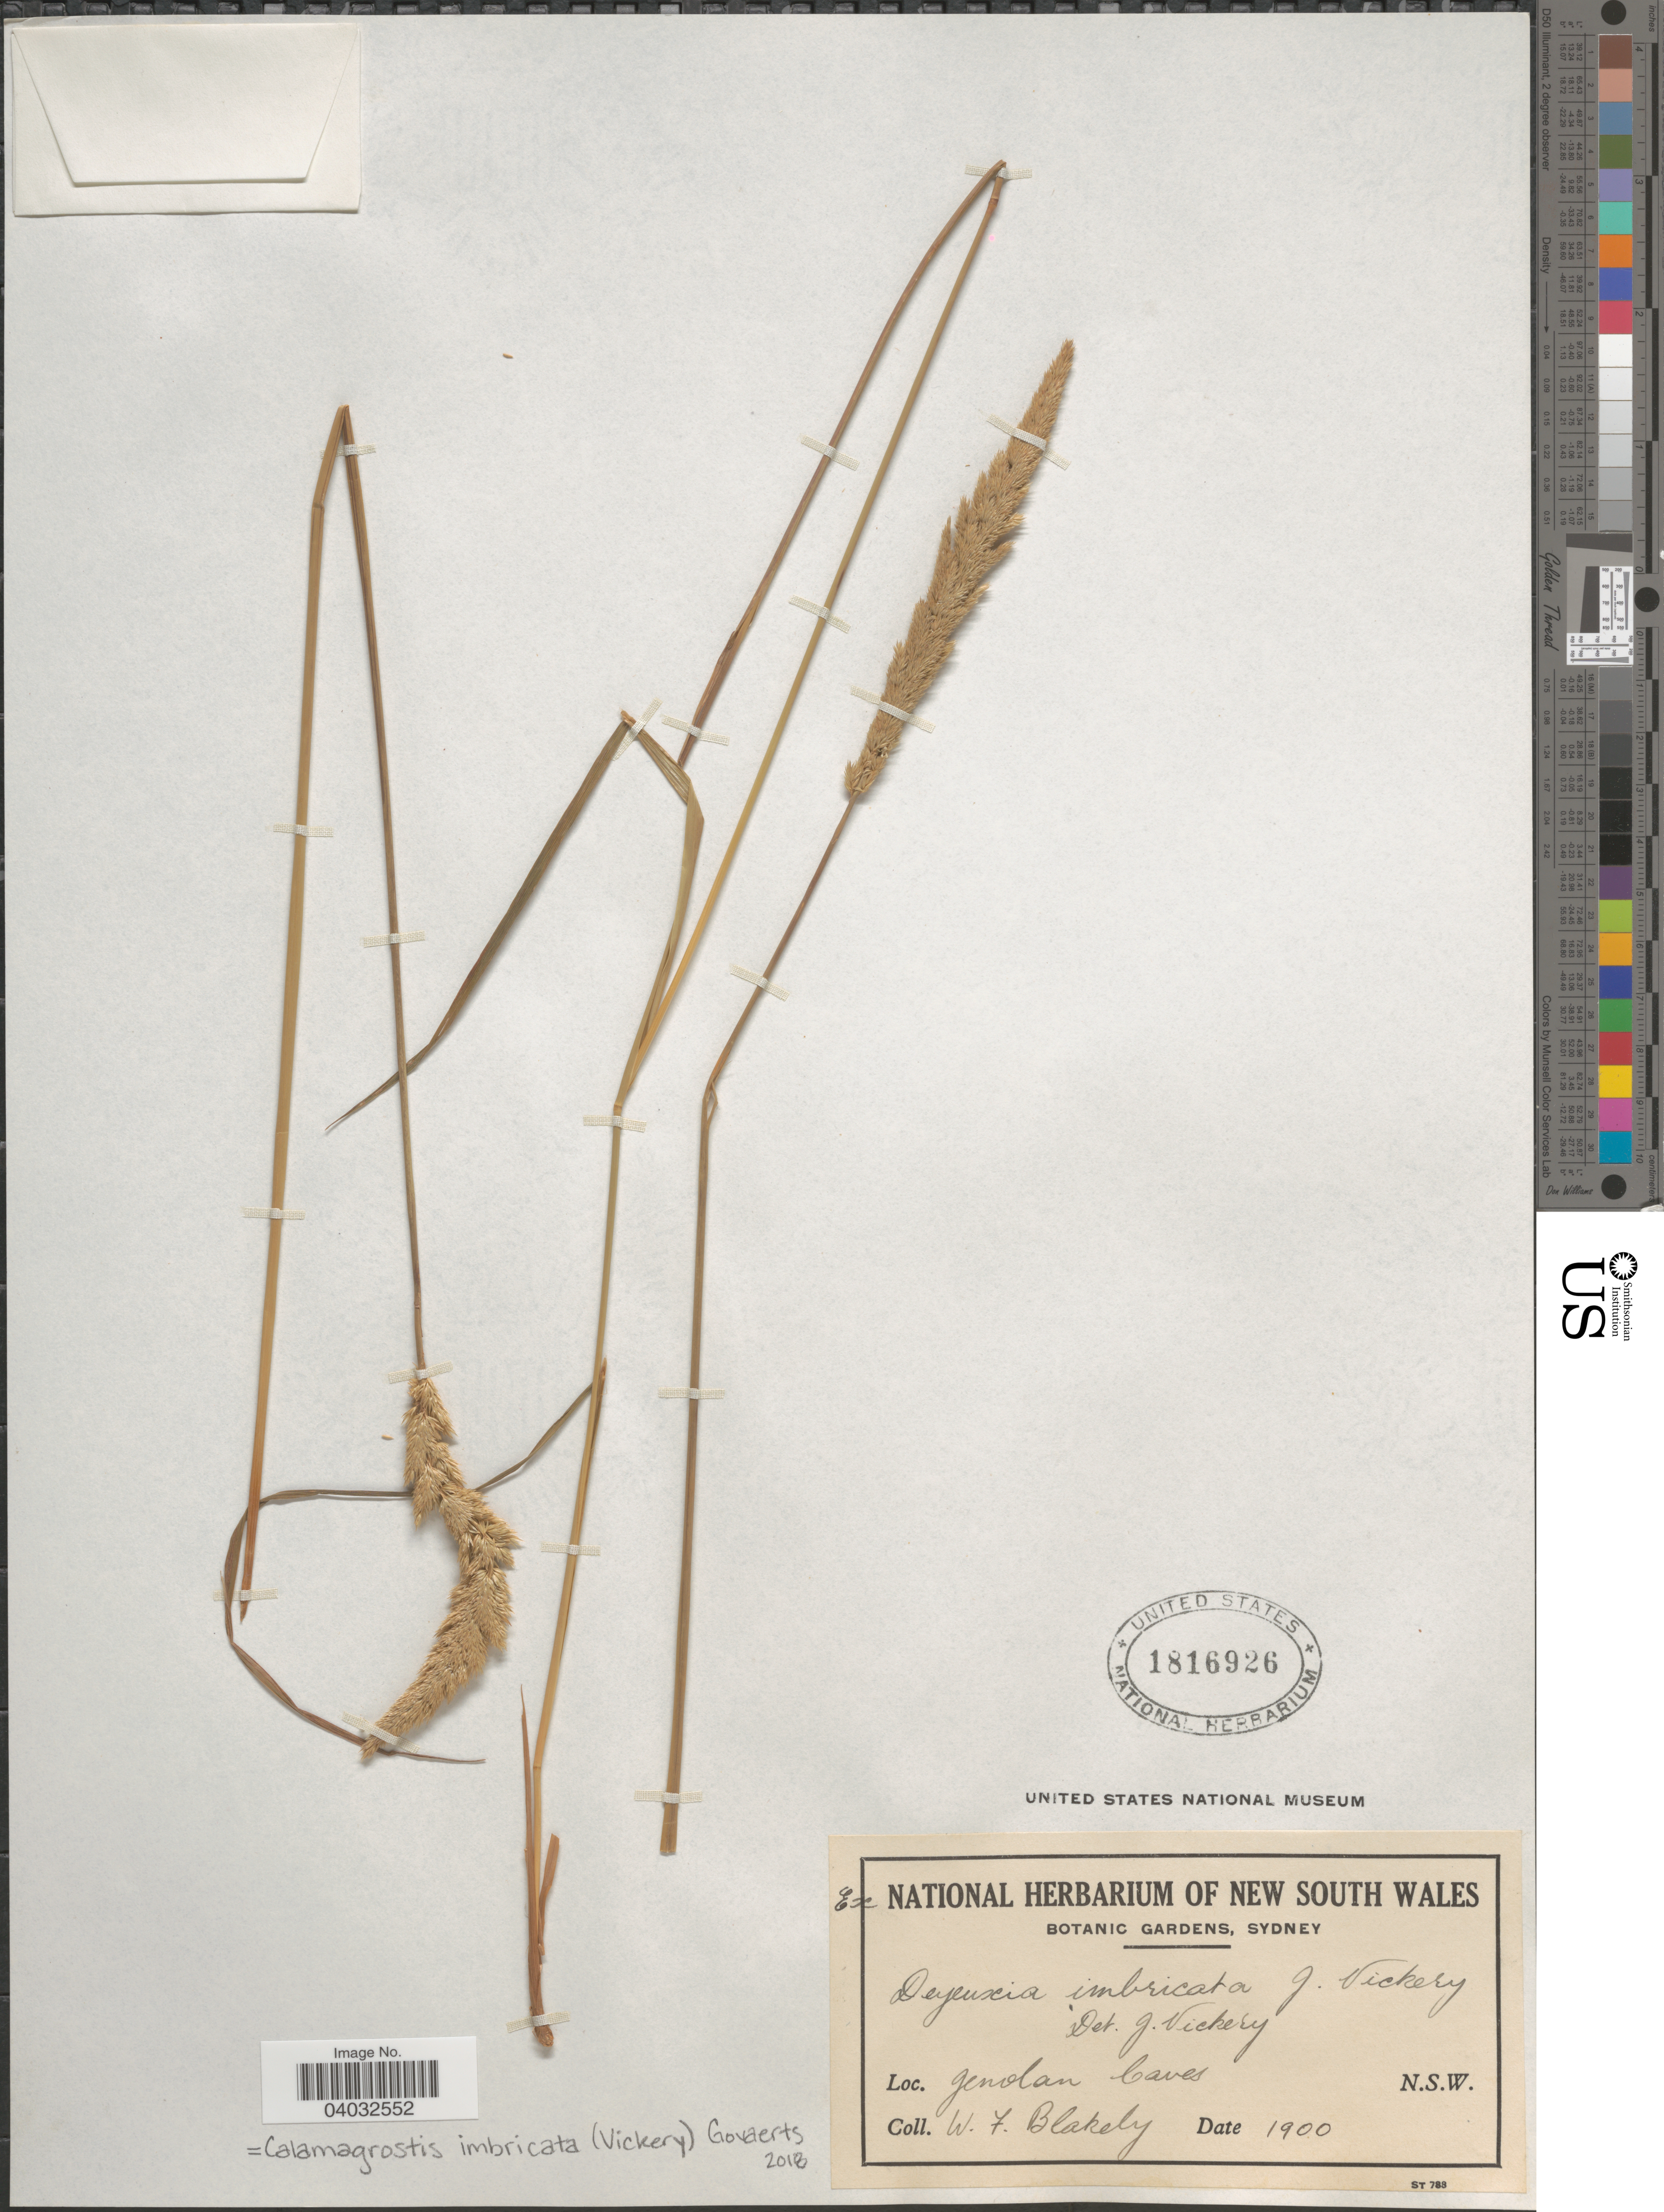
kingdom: Plantae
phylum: Tracheophyta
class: Liliopsida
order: Poales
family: Poaceae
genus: Calamagrostis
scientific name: Calamagrostis imbricata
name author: (Vickery) Govaerts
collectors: W. Blakely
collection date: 1900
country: Australia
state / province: New South Wales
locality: Jenolan Caves.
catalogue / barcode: US 1816926